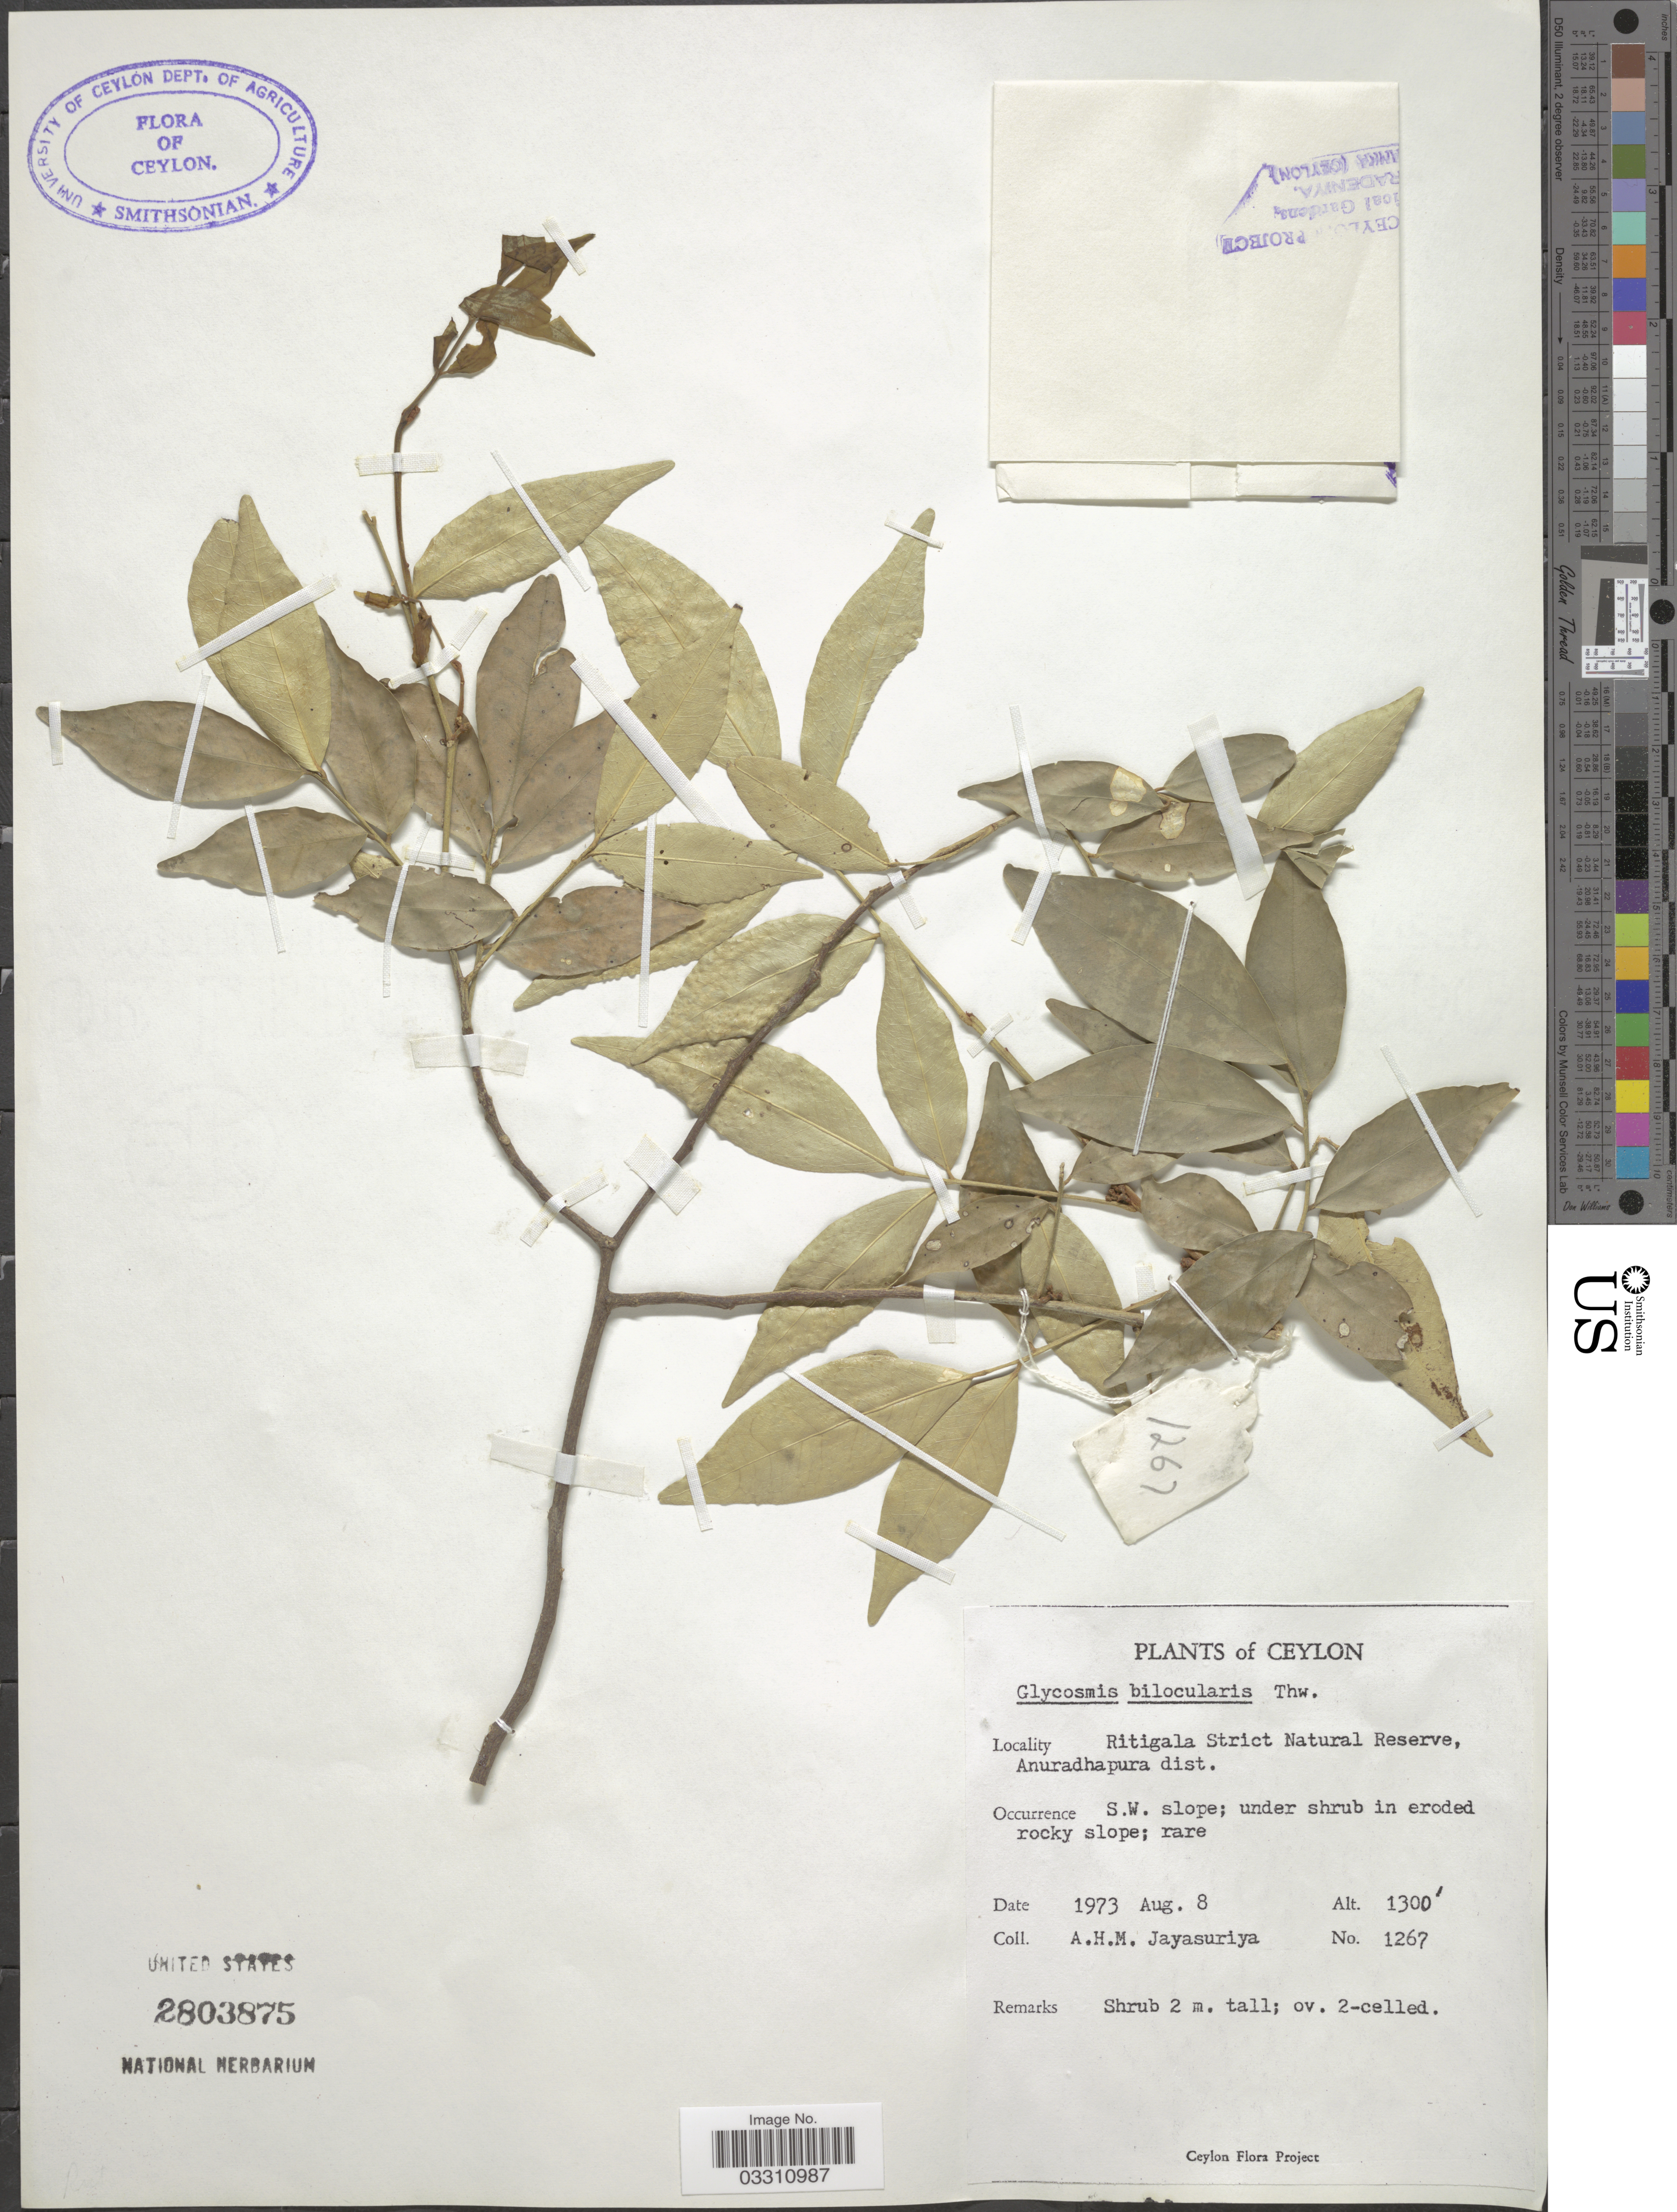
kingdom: Plantae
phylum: Tracheophyta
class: Magnoliopsida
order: Sapindales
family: Rutaceae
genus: Glycosmis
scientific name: Glycosmis angustifolia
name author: Lindl. ex Wight & Arn.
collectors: A. H. Jayasuriya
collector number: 1267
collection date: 1973-08-08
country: Sri Lanka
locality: Ceylon, Ritigala Strict Natural Reserve, Anuradhapura dist., S.W. slope.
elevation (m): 396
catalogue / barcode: US 2803875